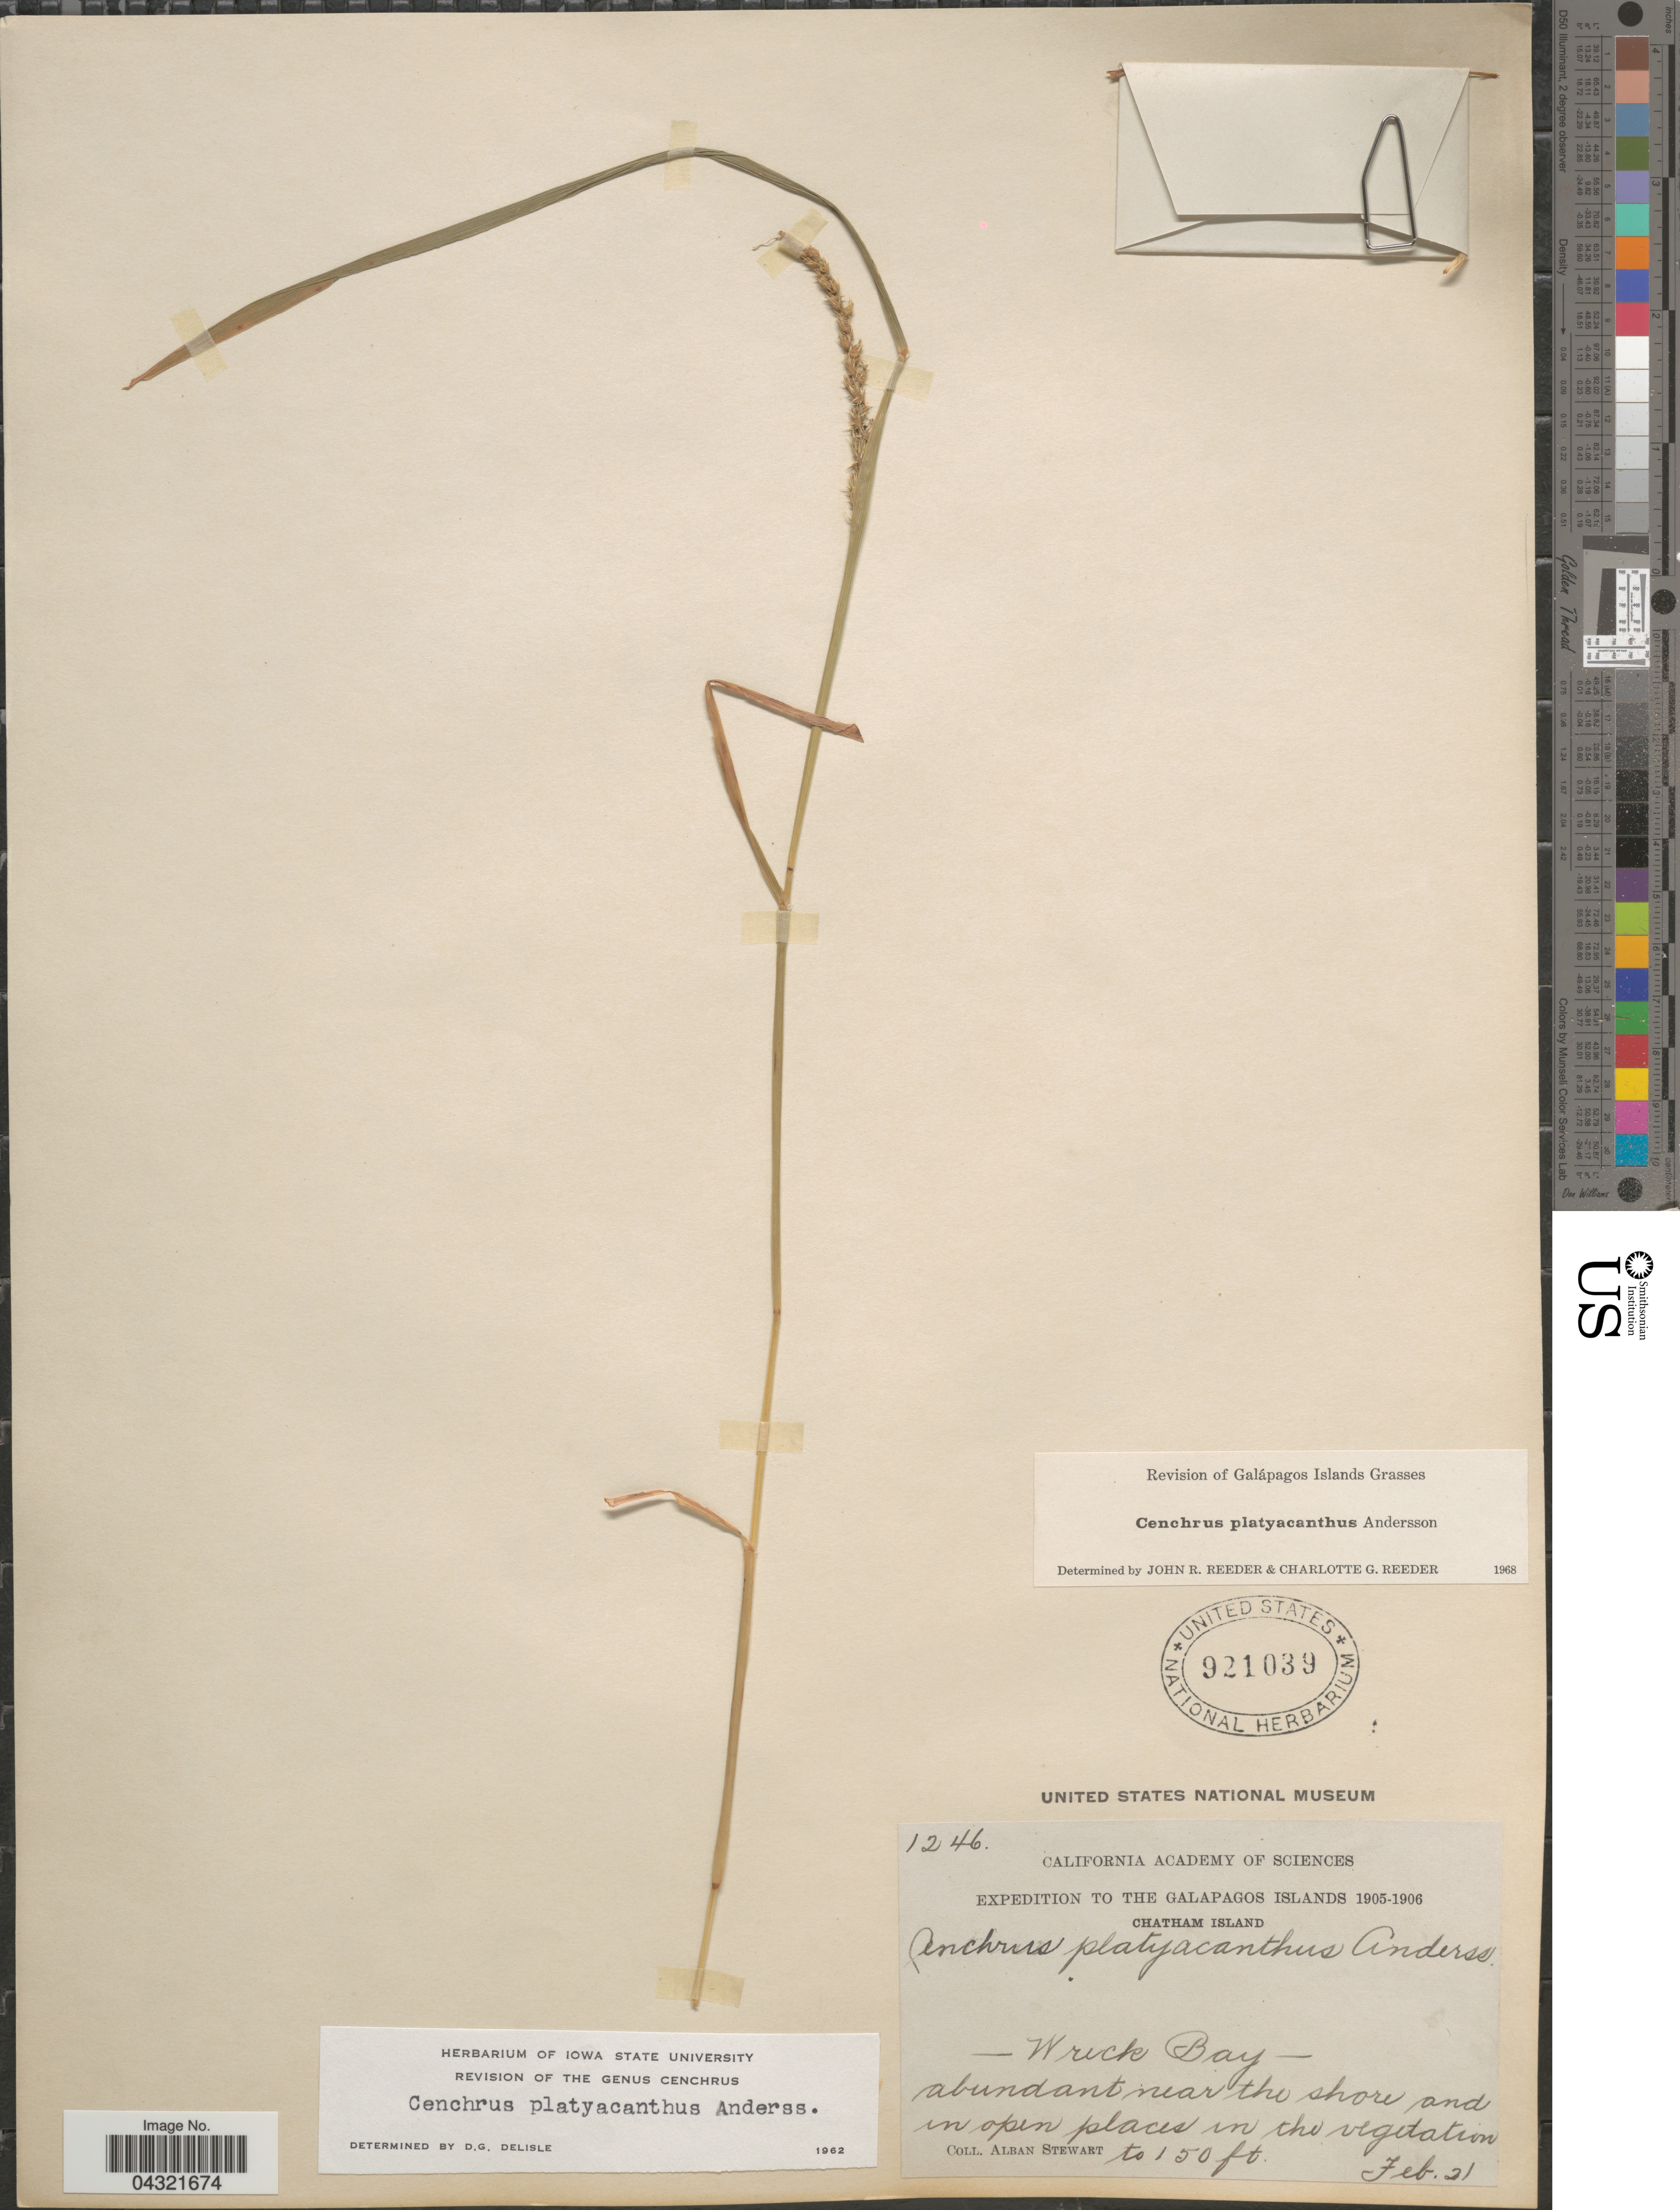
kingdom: Plantae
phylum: Tracheophyta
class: Liliopsida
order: Poales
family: Poaceae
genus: Cenchrus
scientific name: Cenchrus platyacanthus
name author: Andersson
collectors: A. Stewart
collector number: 1246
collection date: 1905-02-21/1906-02-21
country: Ecuador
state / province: Colón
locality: Expedition to The Galapagos Islands 1905-1906. Chatham Island. Wrick Bay. Abundant near the shore and in open places in the vegetation.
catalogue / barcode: US 921039